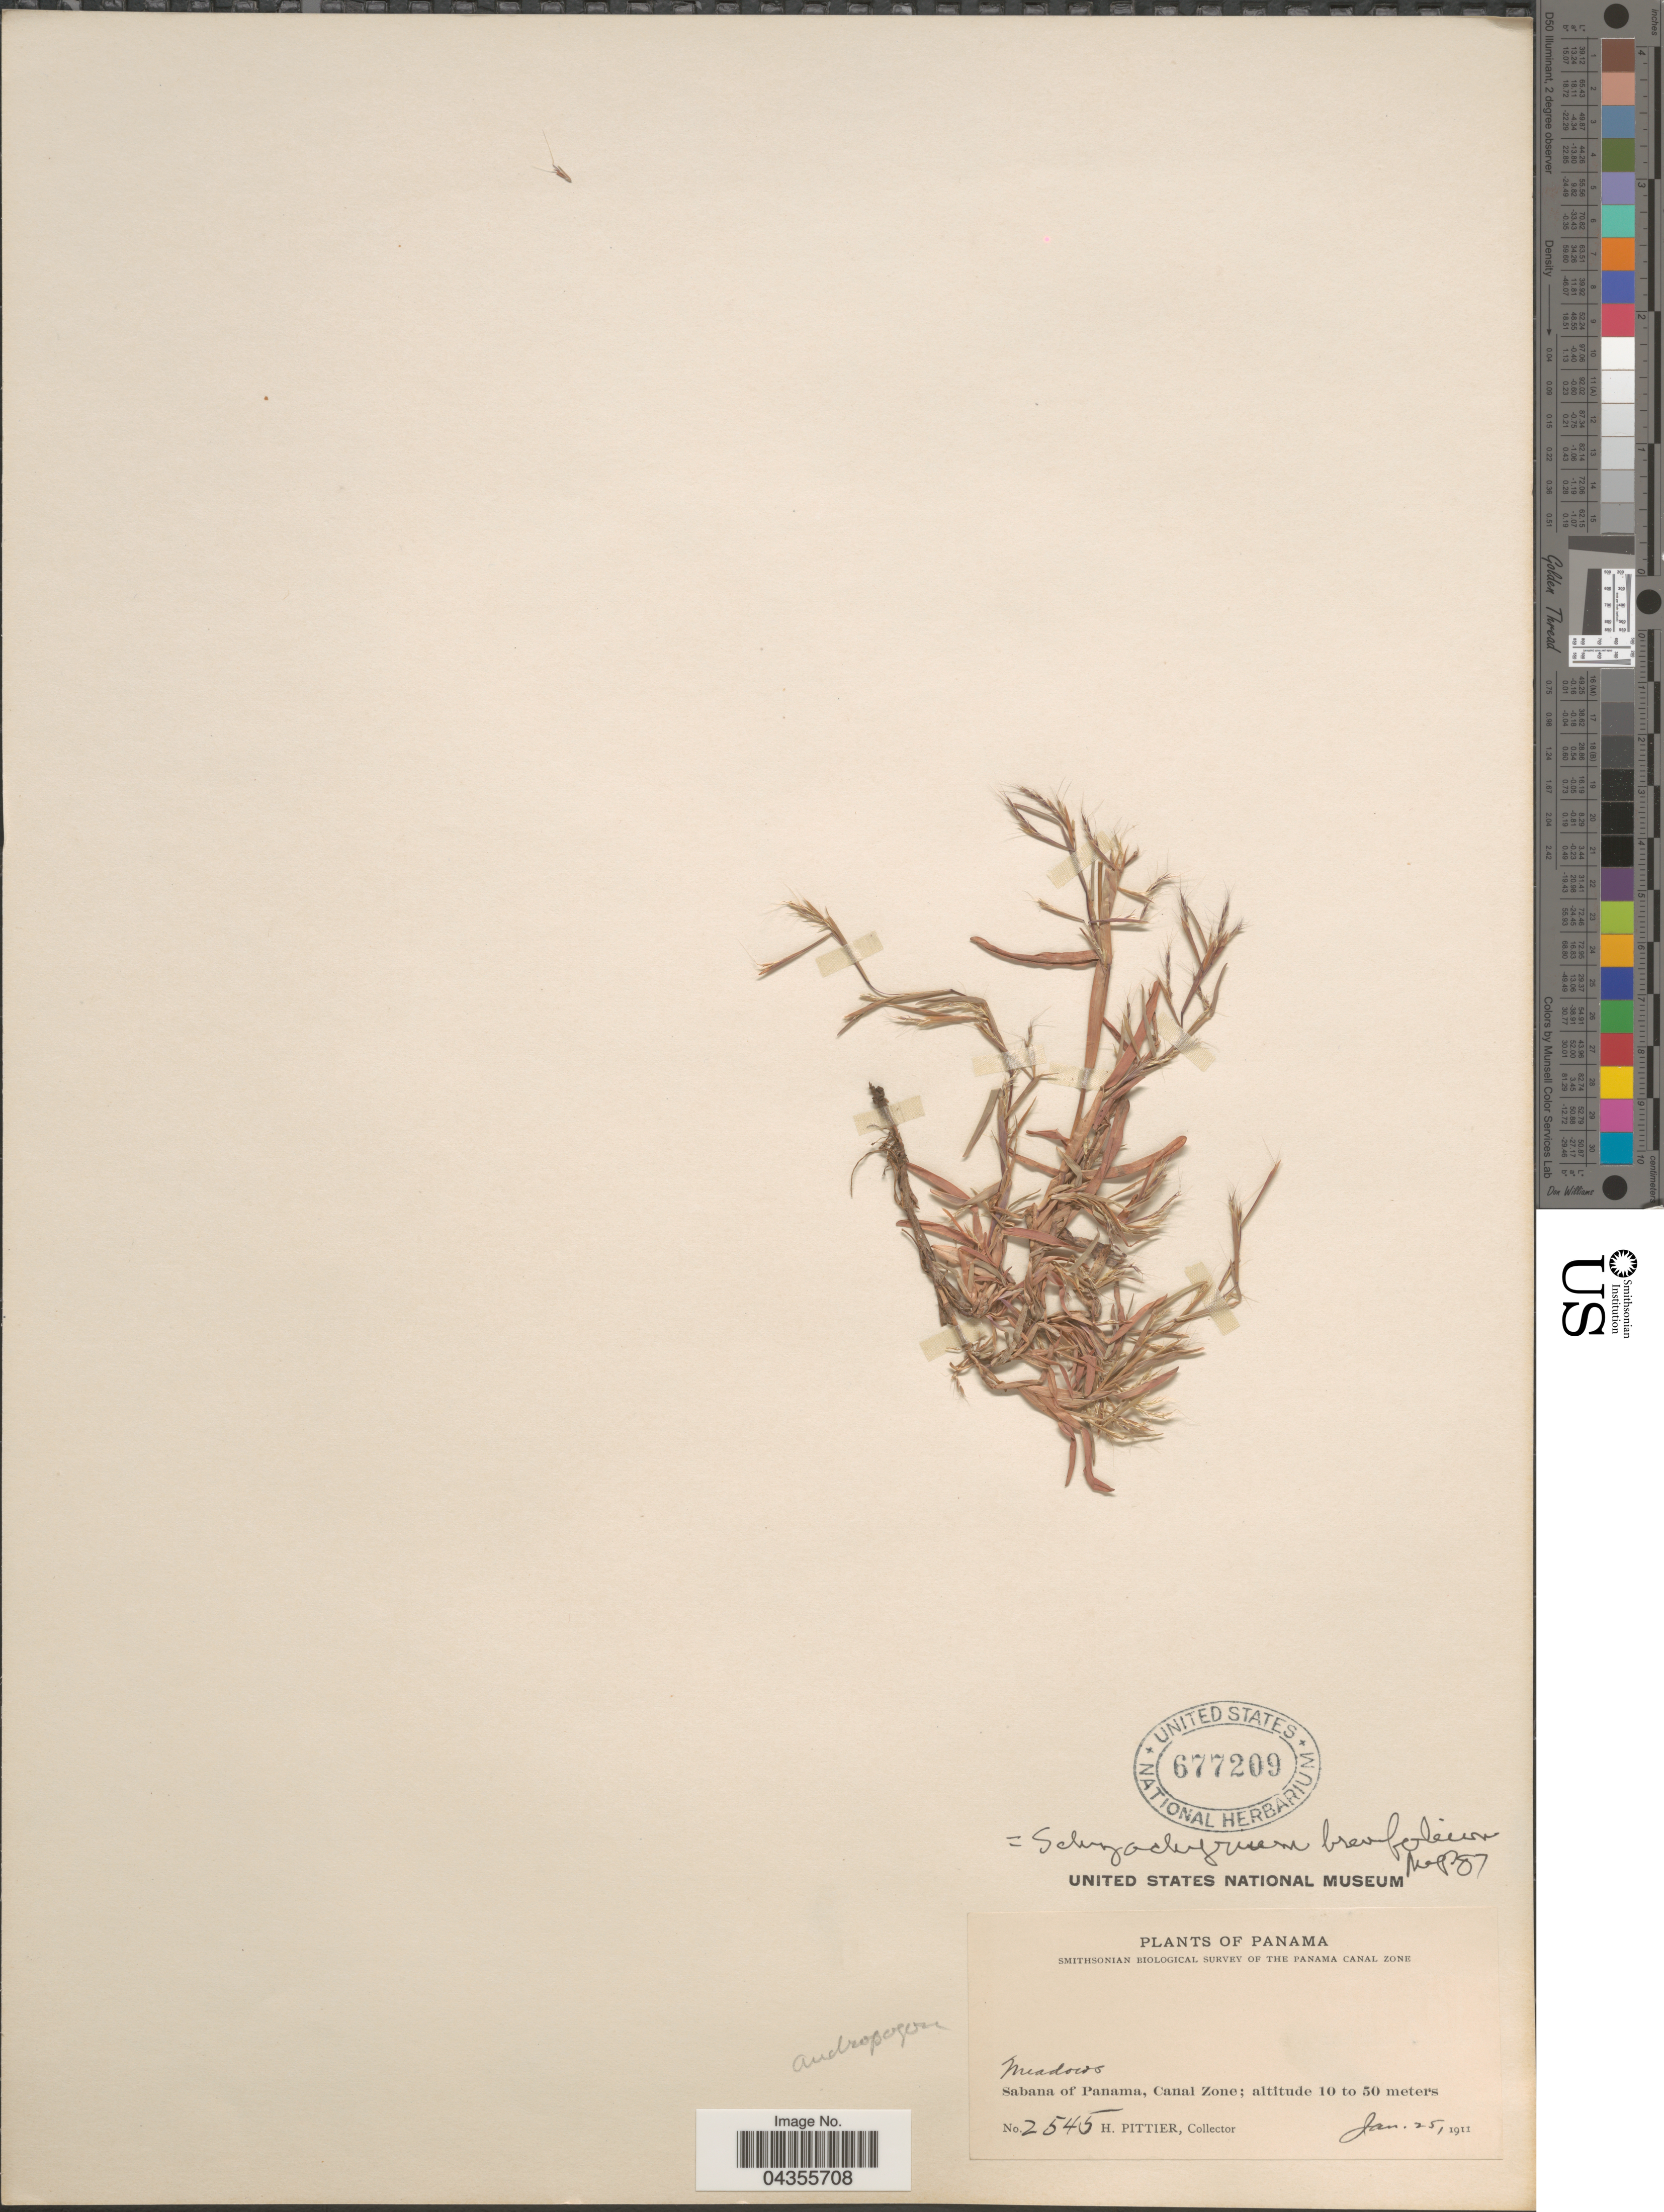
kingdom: Plantae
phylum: Tracheophyta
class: Liliopsida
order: Poales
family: Poaceae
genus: Schizachyrium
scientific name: Schizachyrium brevifolium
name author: (Sw.) Nees ex Büse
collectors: H. F. Pittier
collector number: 2545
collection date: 1911-01-25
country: Panama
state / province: Colón / Panamá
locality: Smithsonian Biological Survey of the Panama Canal Zone. Meadows. Sabana of Panama, Canal Zone.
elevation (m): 10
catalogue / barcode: US 677209